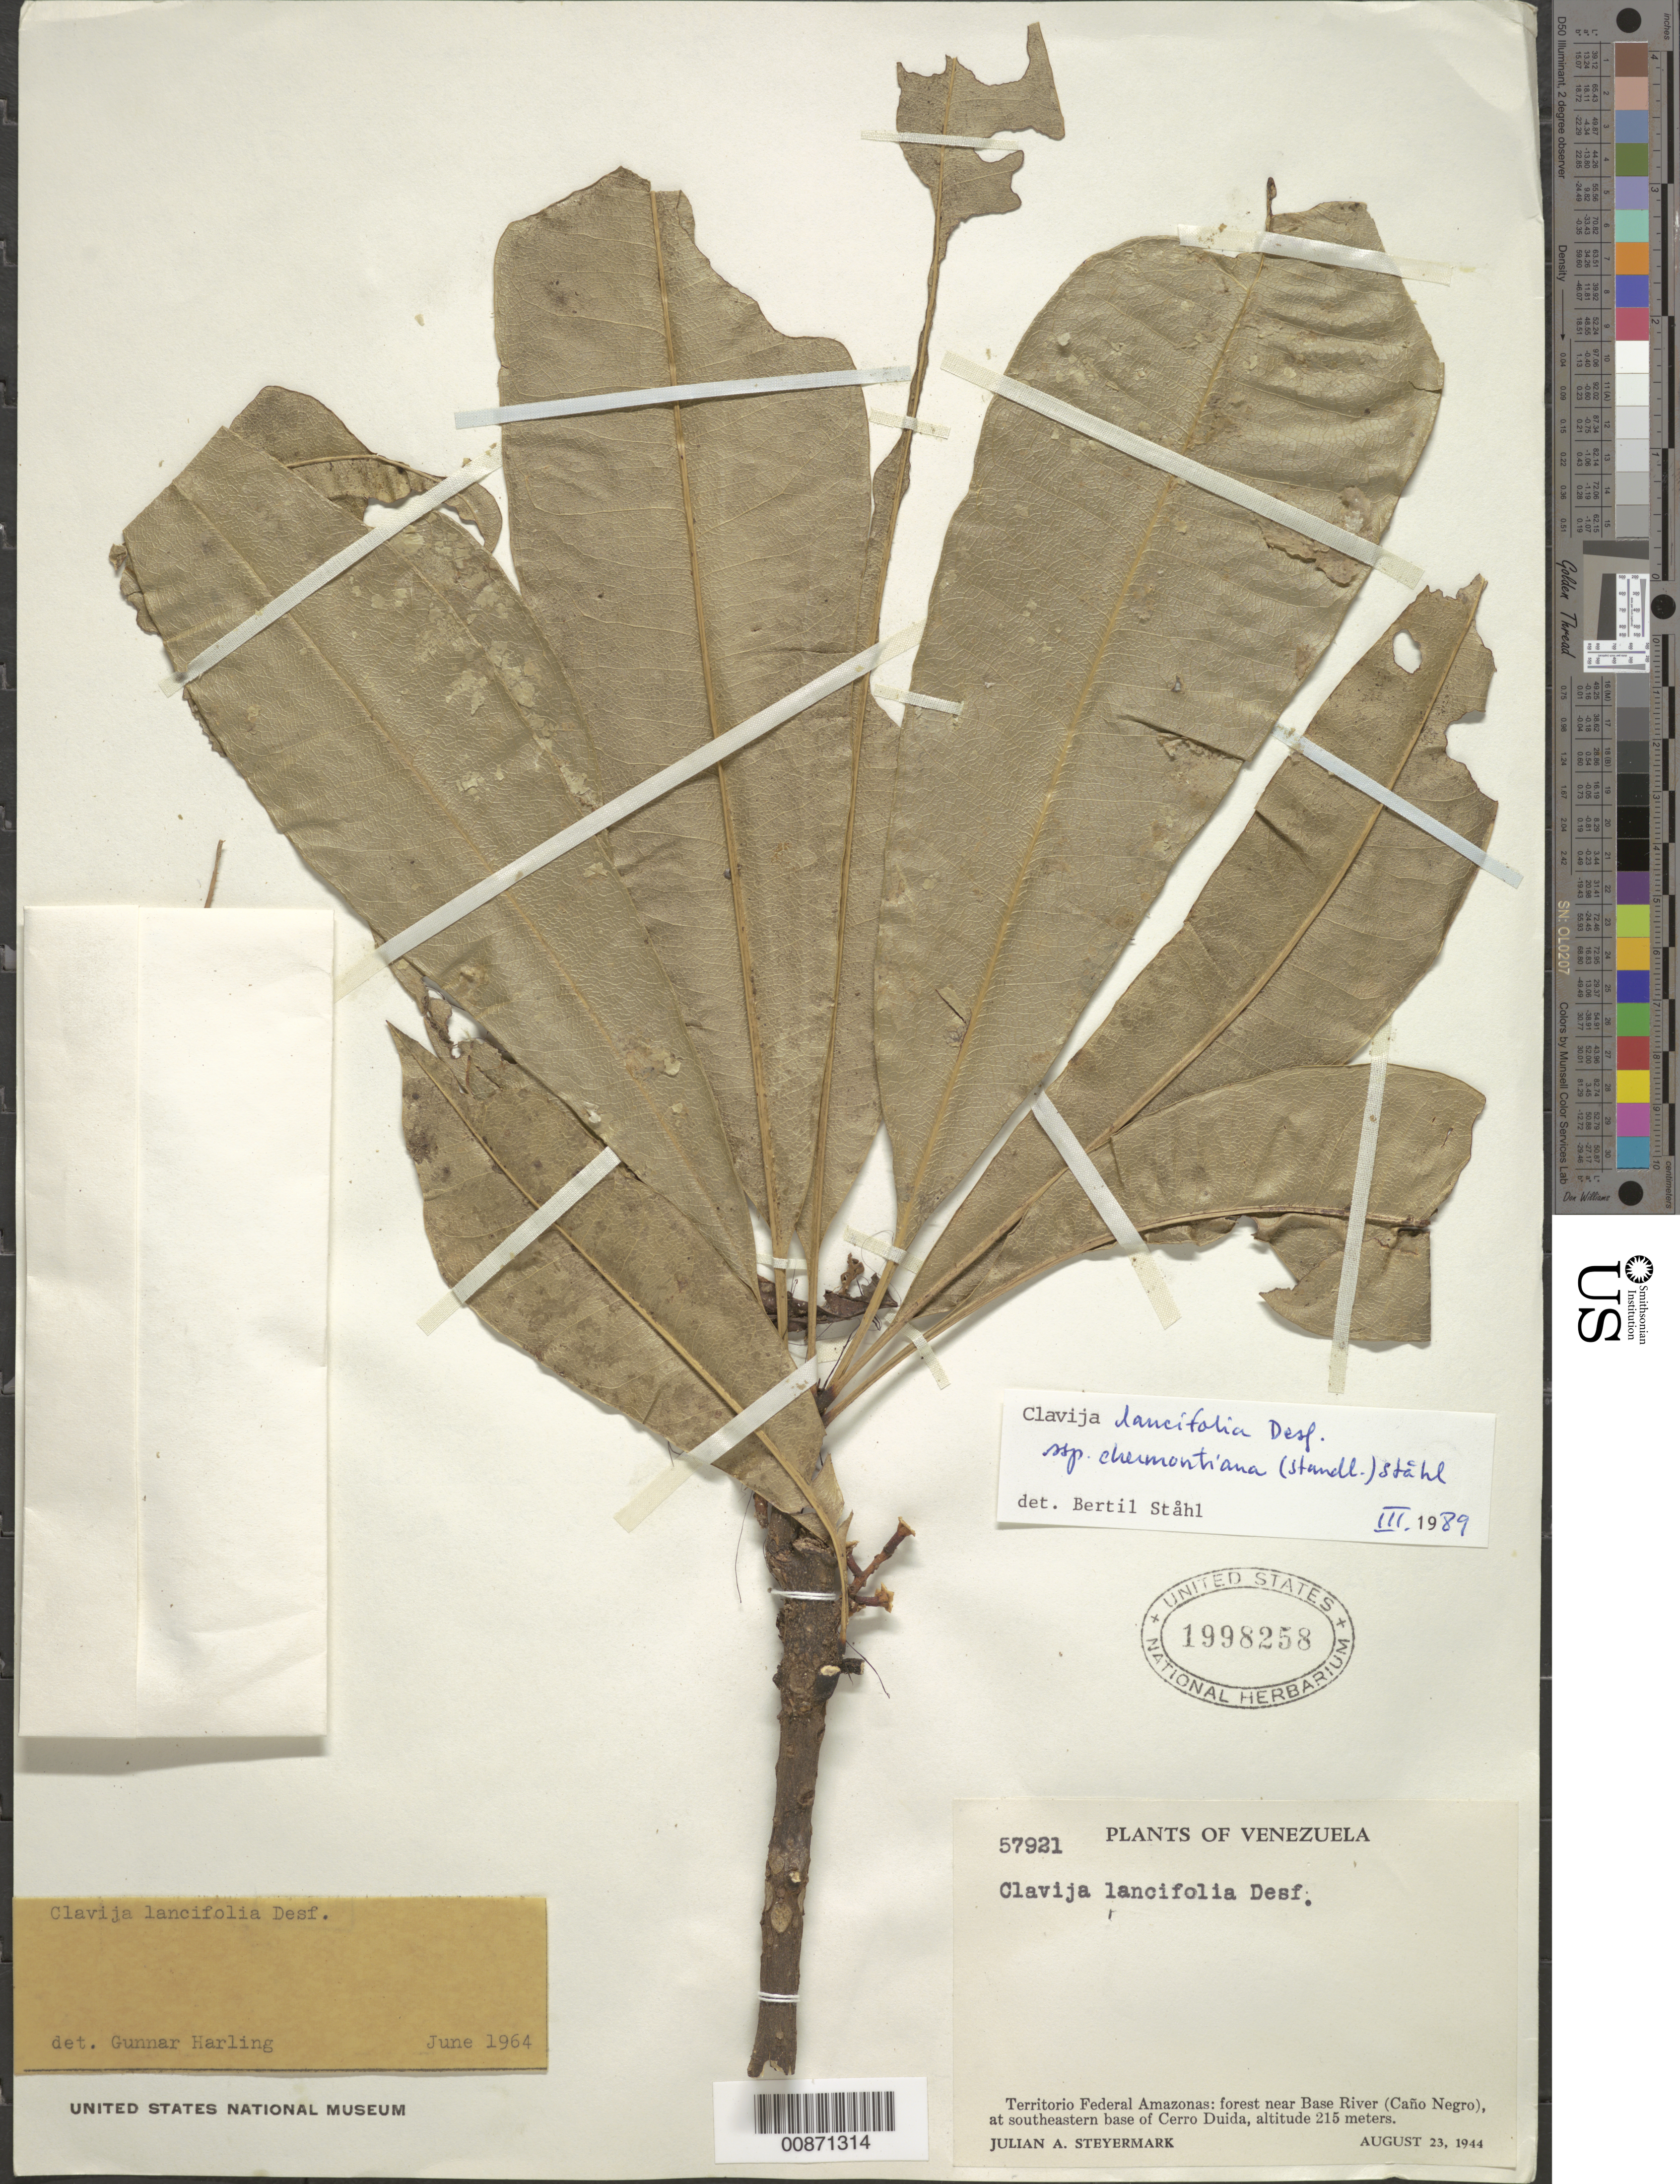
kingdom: Plantae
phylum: Tracheophyta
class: Magnoliopsida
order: Ericales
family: Primulaceae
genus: Clavija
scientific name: Clavija lancifolia subsp. chermontiana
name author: (Standl.) B. Ståhl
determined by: Ståhl, B.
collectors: J. Steyermark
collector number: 57921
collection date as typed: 23-Aug-44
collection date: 1944-08-23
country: Venezuela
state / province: Amazonas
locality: Cerro Duida, SE base; near Base River (Caño Negro)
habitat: Forest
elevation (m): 215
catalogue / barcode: US 1998258